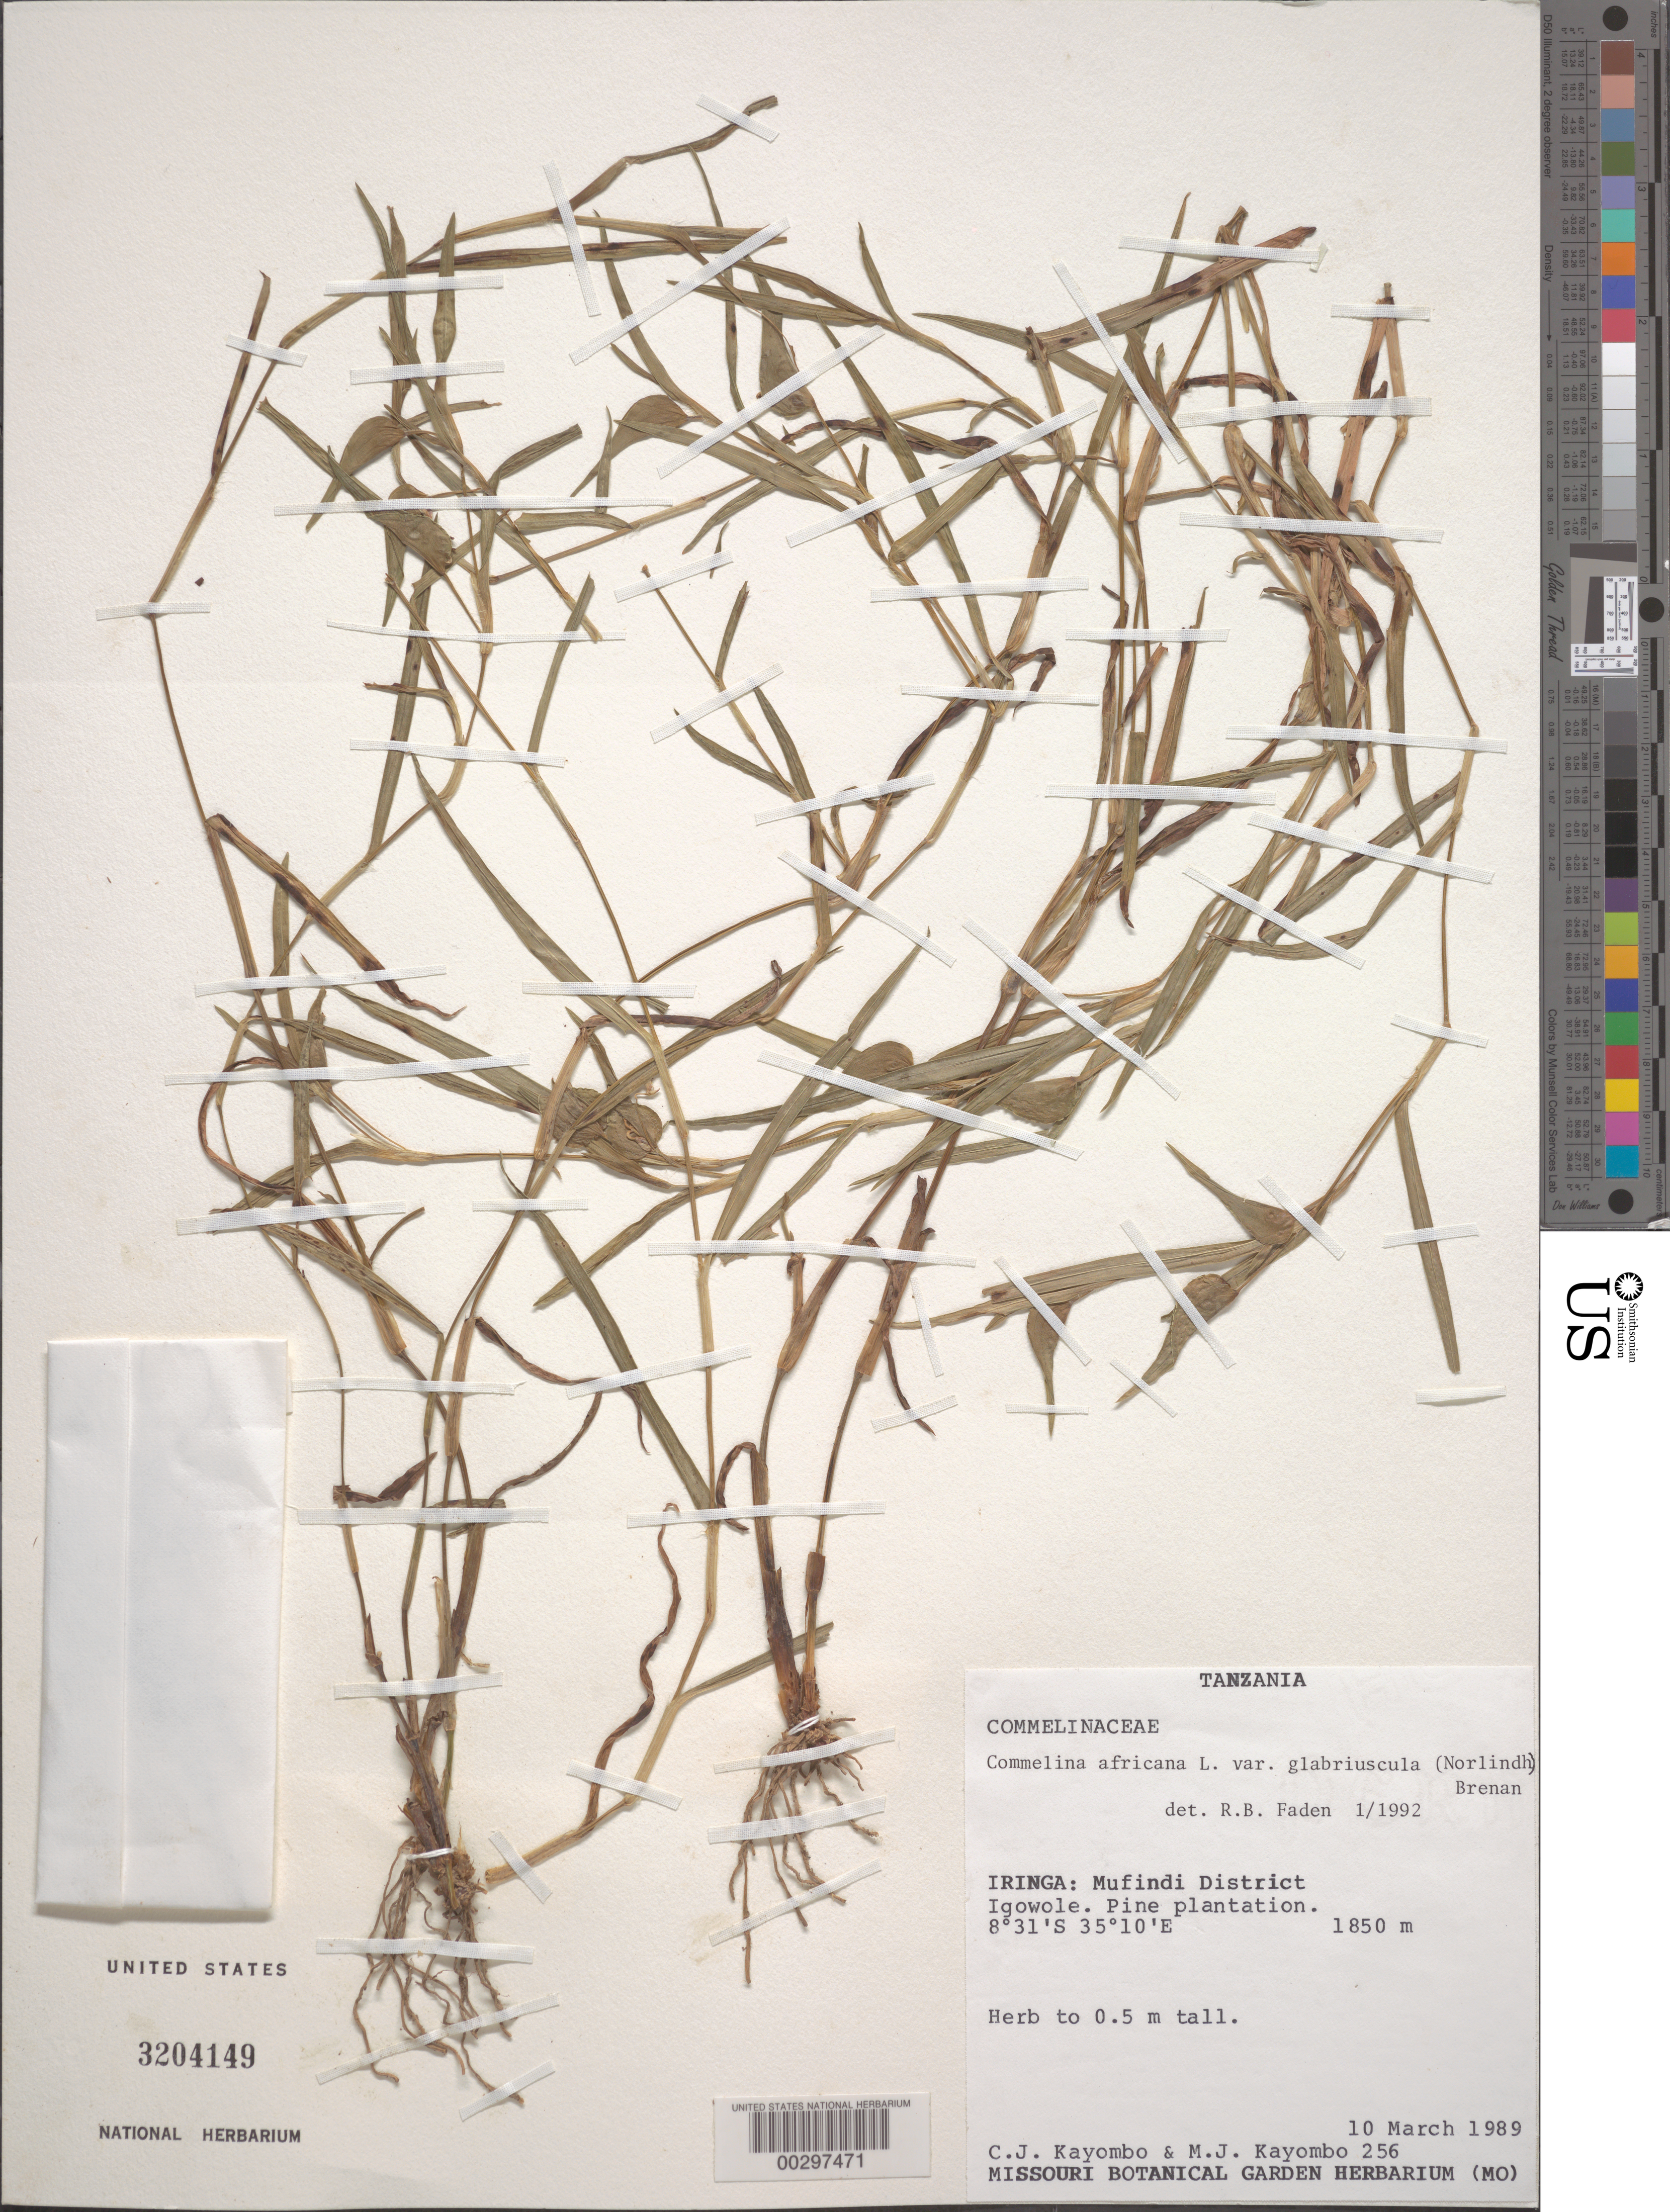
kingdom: Plantae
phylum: Tracheophyta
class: Liliopsida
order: Commelinales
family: Commelinaceae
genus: Commelina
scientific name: Commelina africana var. glabriuscula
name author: (Norl.) Brenan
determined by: Faden, Robert B., (US), Smithsonian Institution - National Museum of Natural History (UNITED STATES)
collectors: C. J. Kayombo & M. Kayombo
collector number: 256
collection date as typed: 10 Mar 1989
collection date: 1989-03-10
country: Tanzania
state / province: Iringa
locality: Mufindi district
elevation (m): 1850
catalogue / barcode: US 3204149